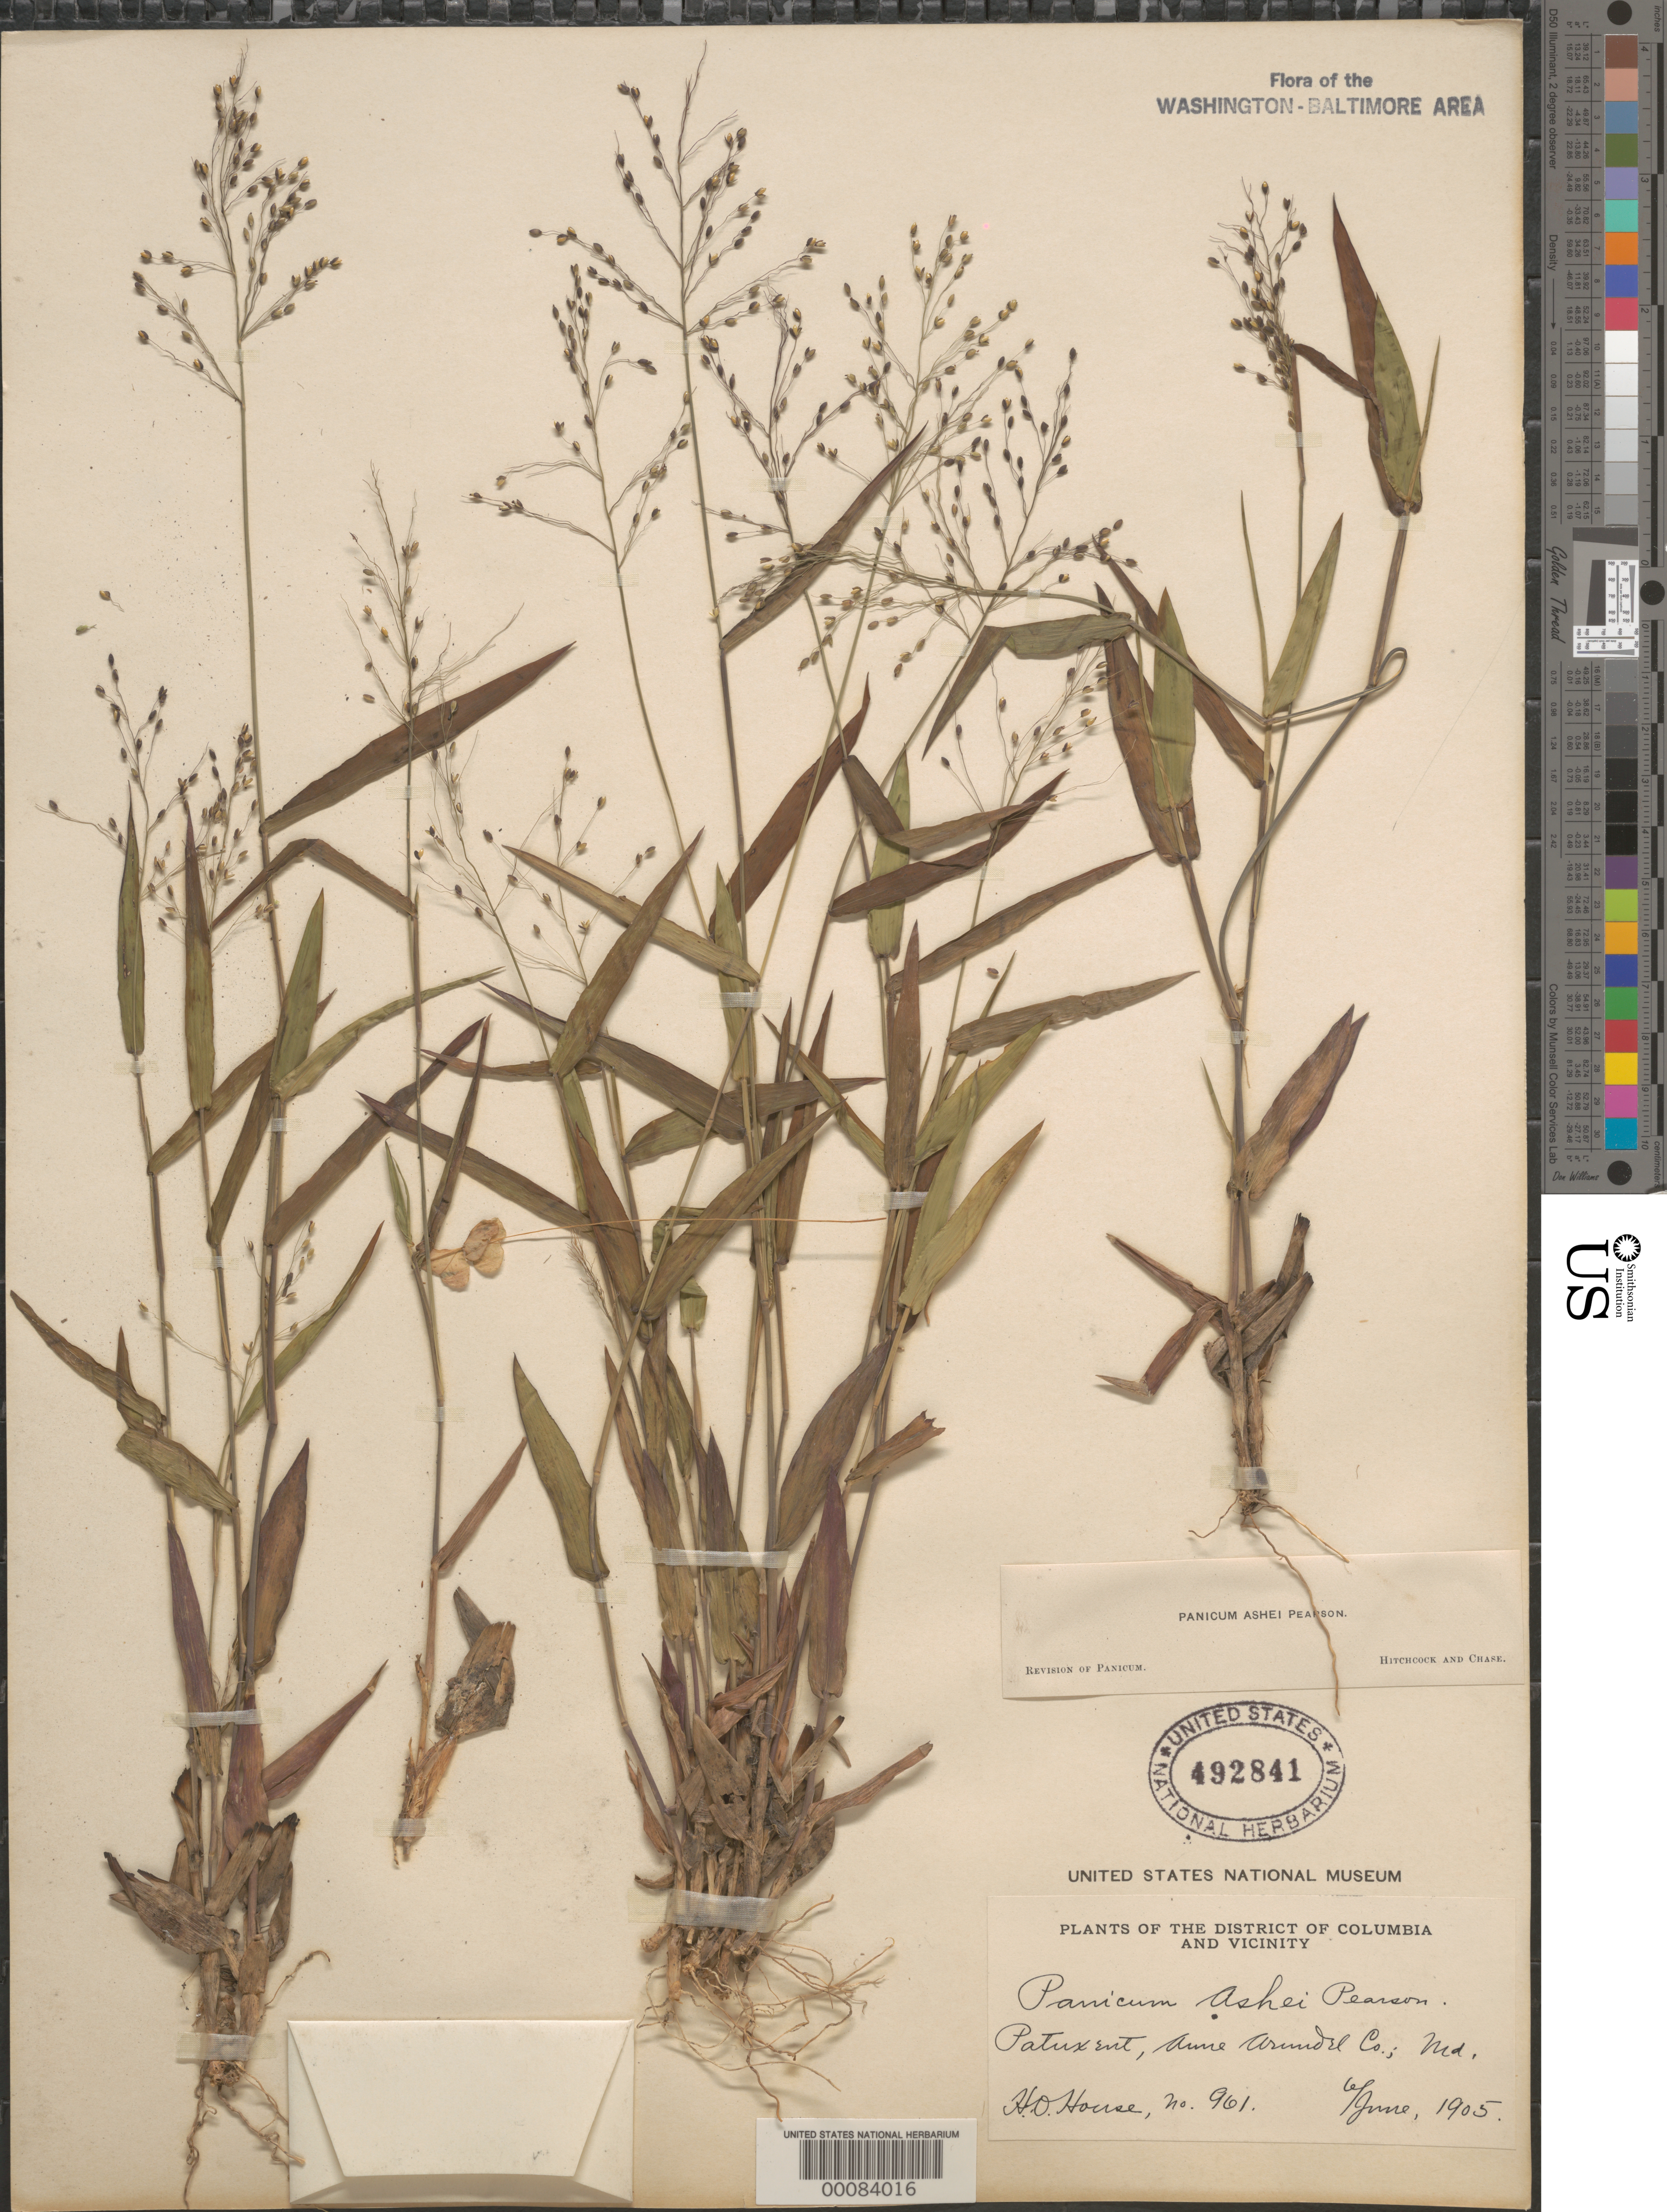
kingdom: Plantae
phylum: Tracheophyta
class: Liliopsida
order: Poales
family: Poaceae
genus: Dichanthelium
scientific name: Dichanthelium commutatum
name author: (Schult.) Gould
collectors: H. D. House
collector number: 961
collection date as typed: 06 Jun 1905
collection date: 1905-06-06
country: United States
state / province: Maryland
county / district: Anne Arundel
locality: Patuxent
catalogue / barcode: US 492841